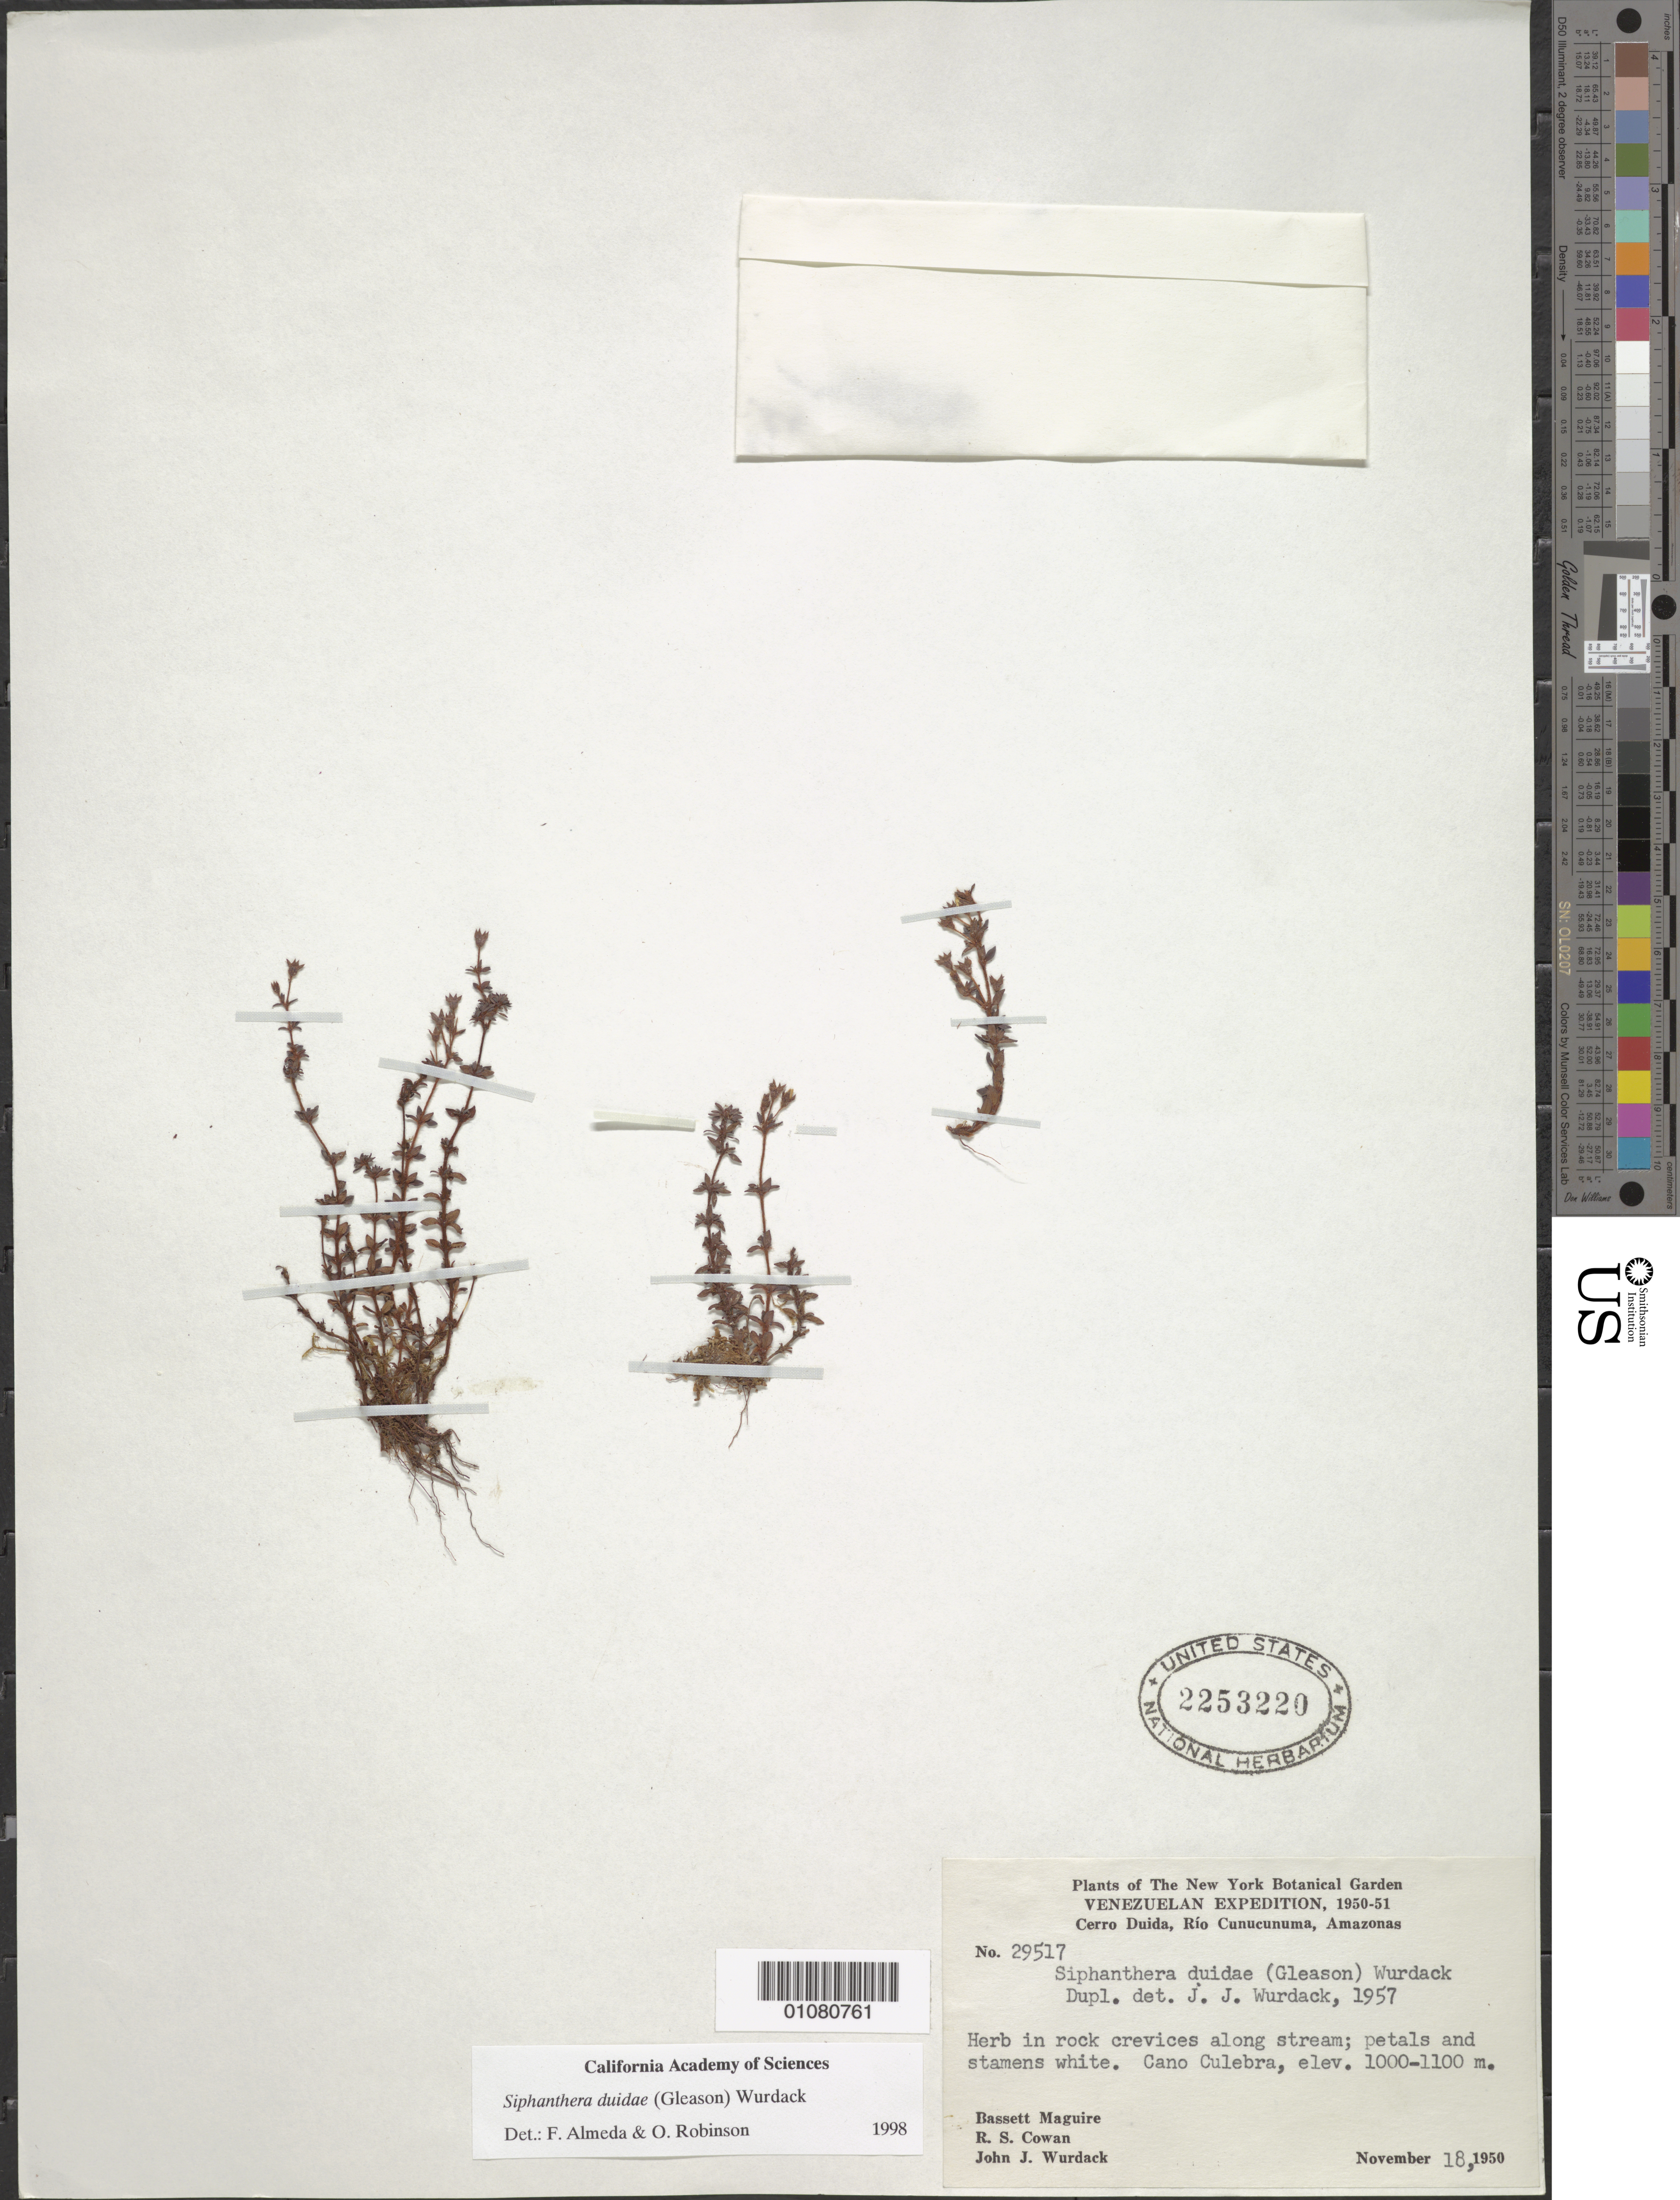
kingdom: Plantae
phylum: Tracheophyta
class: Magnoliopsida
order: Myrtales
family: Melastomataceae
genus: Siphanthera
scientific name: Siphanthera duidae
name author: (Gleason) Wurdack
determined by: Almeda, F.; Robinson, O.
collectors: B. Maguire, R. S. Cowan & J. J. Wurdack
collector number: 29517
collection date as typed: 18-Nov-50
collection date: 1950-11-18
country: Venezuela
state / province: Amazonas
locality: Cerro Duida, Río Cunucunuma, Cano Culebra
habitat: Rock crevices along stream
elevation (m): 1000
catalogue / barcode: US 2253220